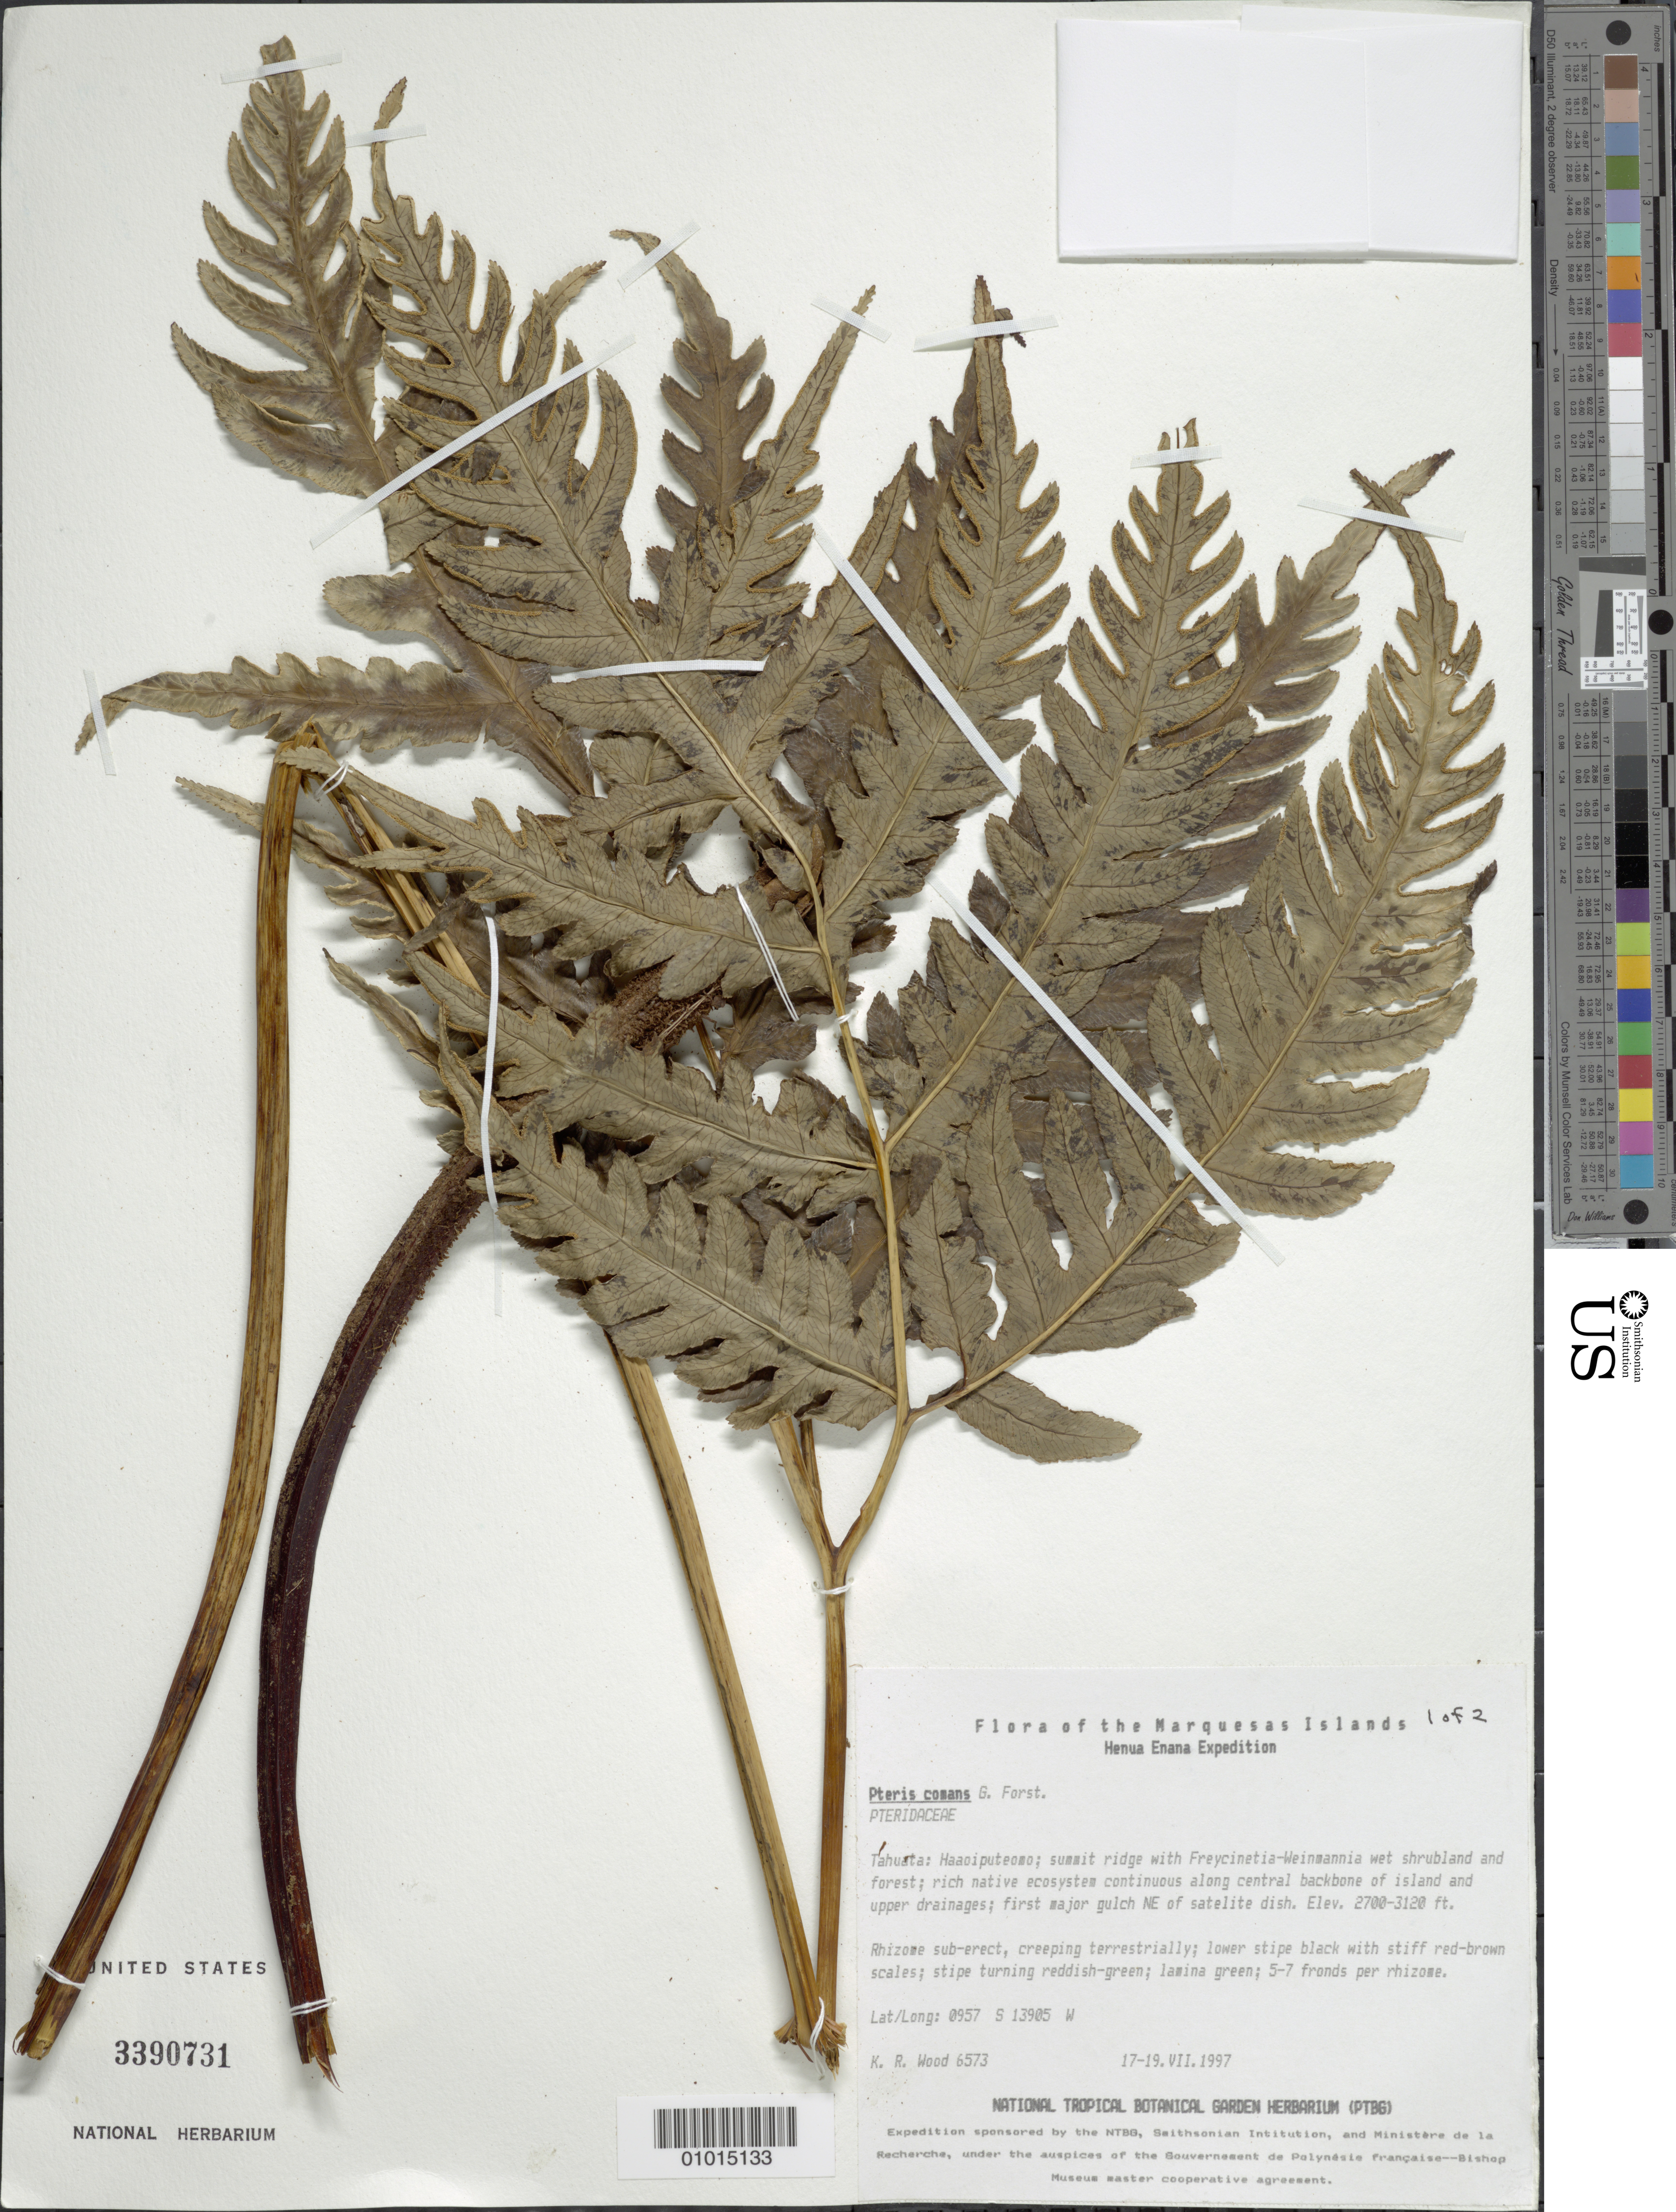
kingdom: Plantae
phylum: Tracheophyta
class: Polypodiopsida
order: Polypodiales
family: Pteridaceae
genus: Pteris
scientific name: Pteris comans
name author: G. Forst.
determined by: Wood, Kenneth R.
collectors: K. R. Wood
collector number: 6573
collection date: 1997-07-17/1997-07-19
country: French Polynesia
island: Tahuata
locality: Haaoiputeomo, summit ridge, first major gulch NE of satellite dish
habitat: Freycinetia - Weinmannia wet shrub and forest; rich native ecosystem, continuous along central backbone of island and upper drainages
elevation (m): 823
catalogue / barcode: US 3390731